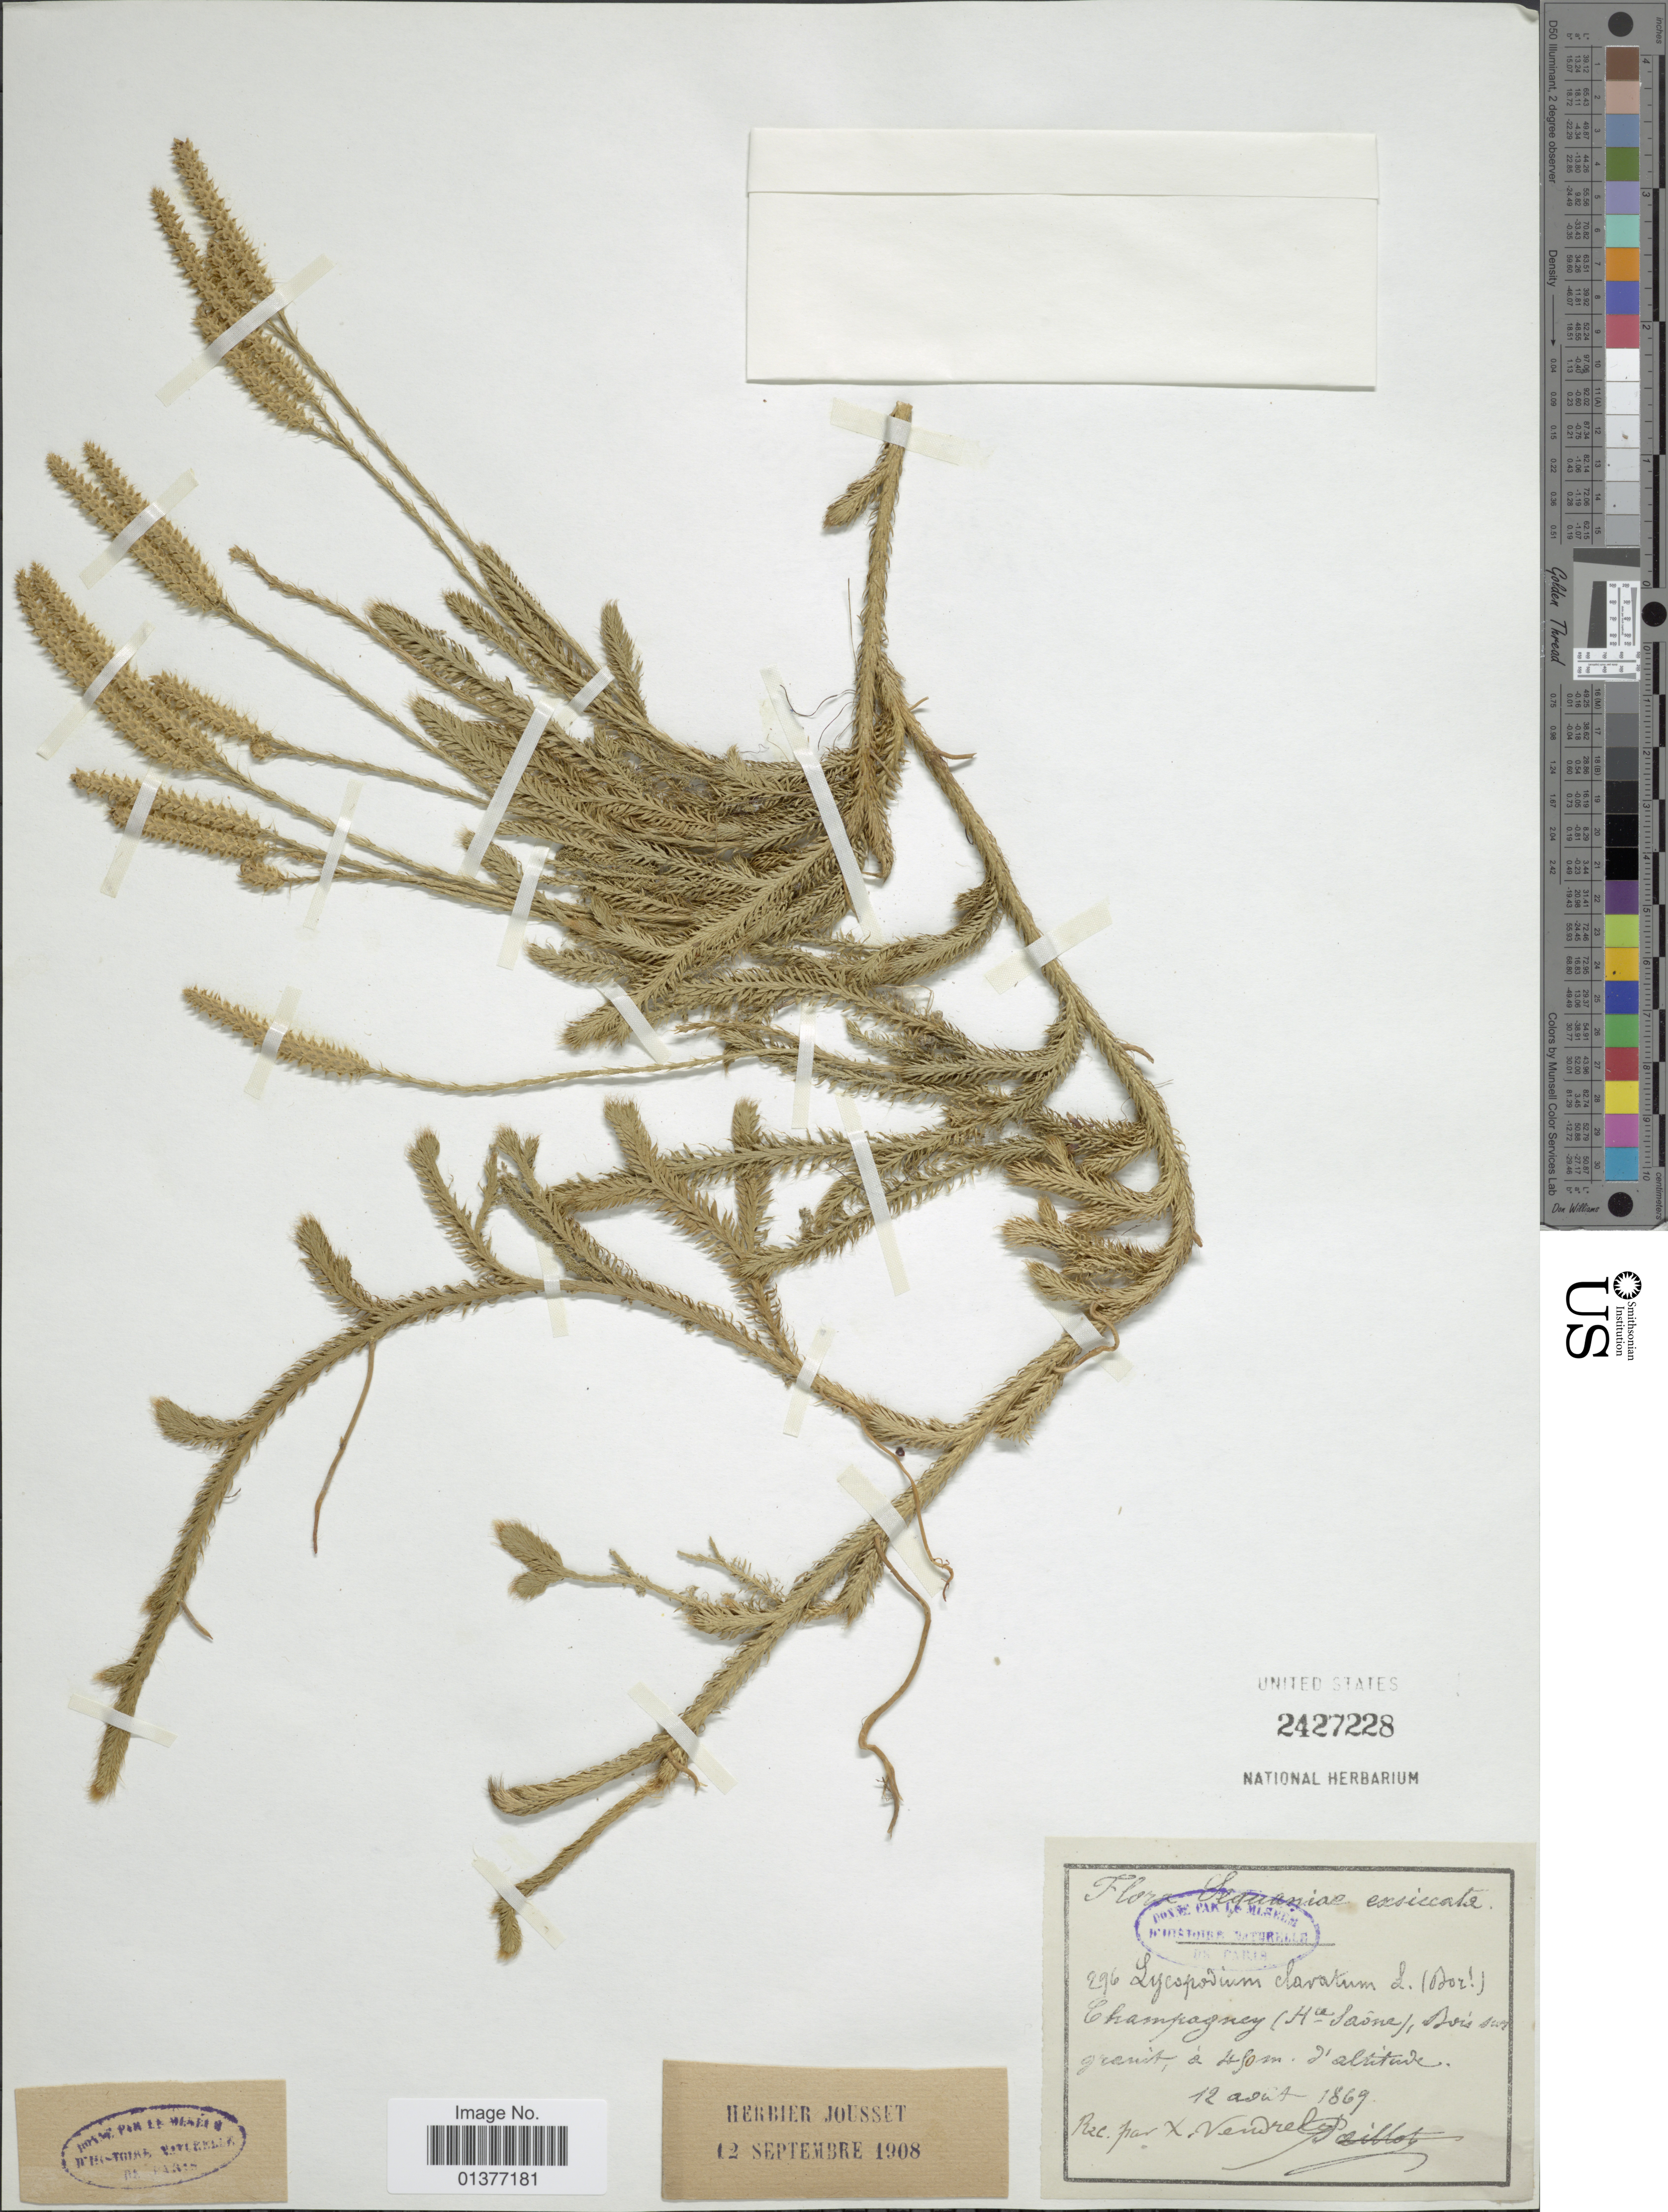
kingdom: Plantae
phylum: Tracheophyta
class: Lycopodiopsida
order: Lycopodiales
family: Lycopodiaceae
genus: Lycopodium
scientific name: Lycopodium clavatum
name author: L.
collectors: X. Vendrely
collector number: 296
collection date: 1869-08-12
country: France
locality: Champagney(Hte-Savoie) bois [illegible text] granit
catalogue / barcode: US 2427228